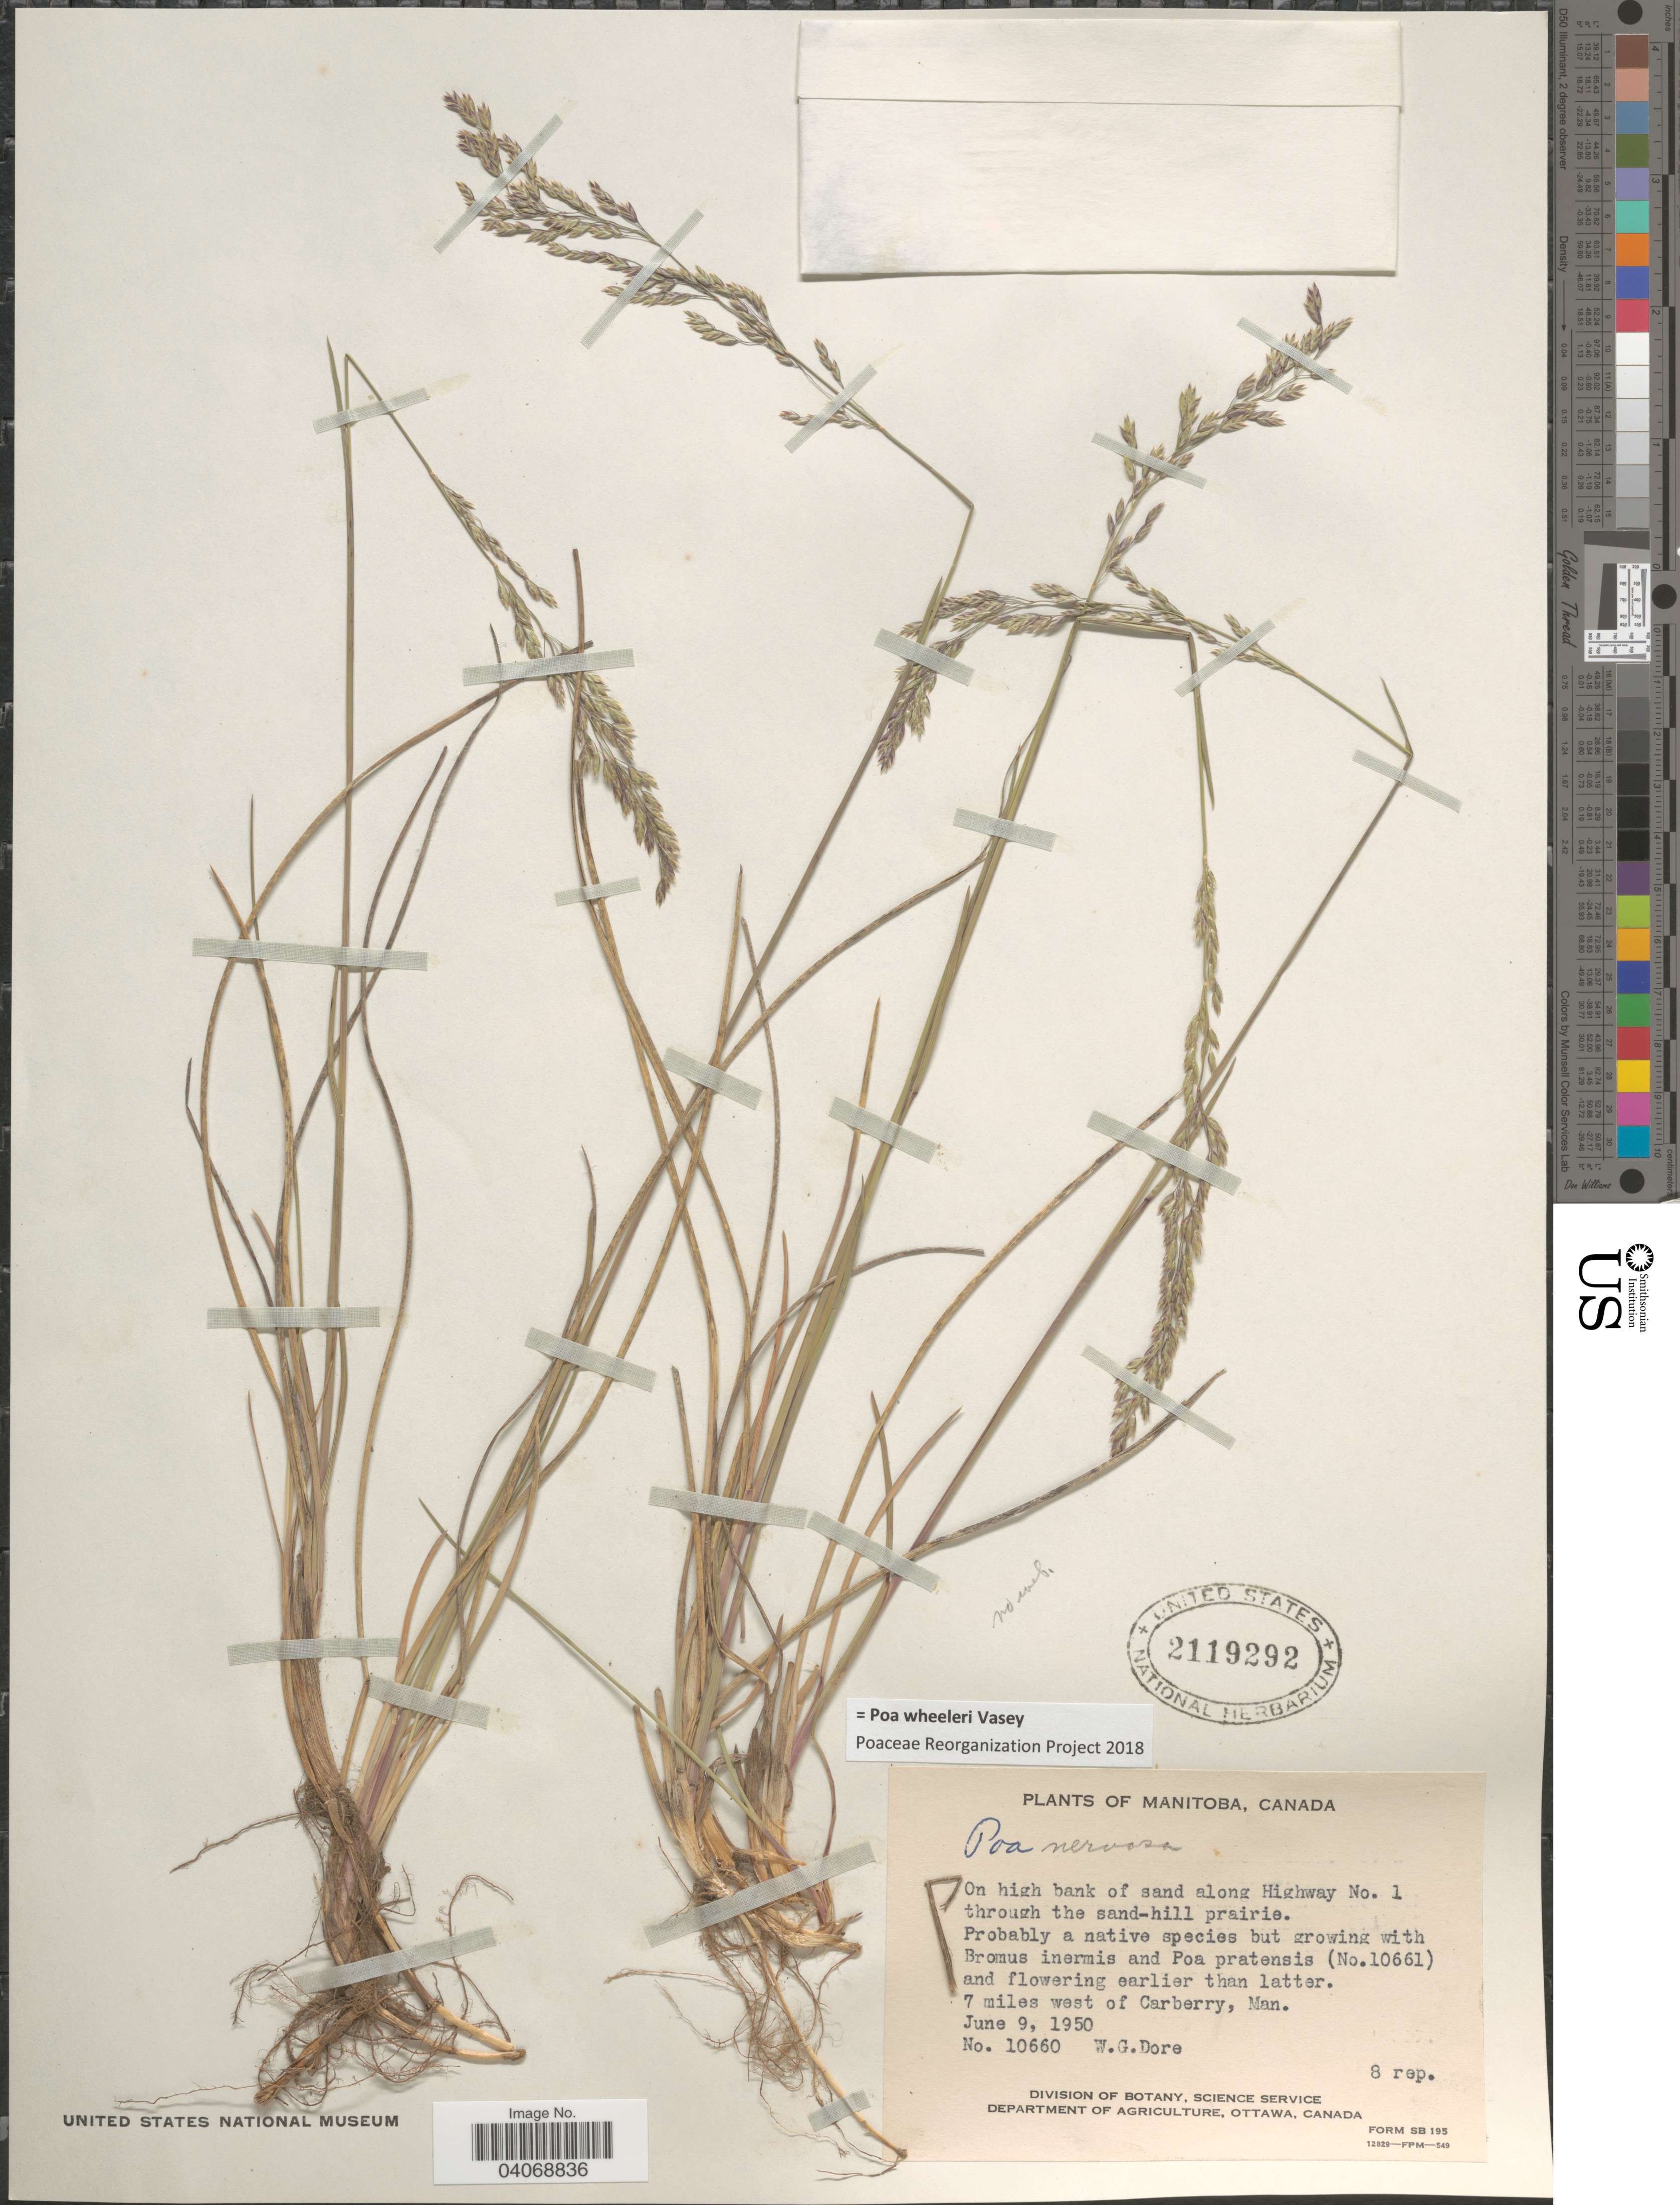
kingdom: Plantae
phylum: Tracheophyta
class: Liliopsida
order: Poales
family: Poaceae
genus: Poa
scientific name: Poa wheeleri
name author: Vasey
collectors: W. Dore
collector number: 10660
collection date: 1950-06-09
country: Canada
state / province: Manitoba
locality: On high bank of sand along Highway No. 1 through the sand-hill prairie. 7 miles west of Carberry.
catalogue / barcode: US 2119292